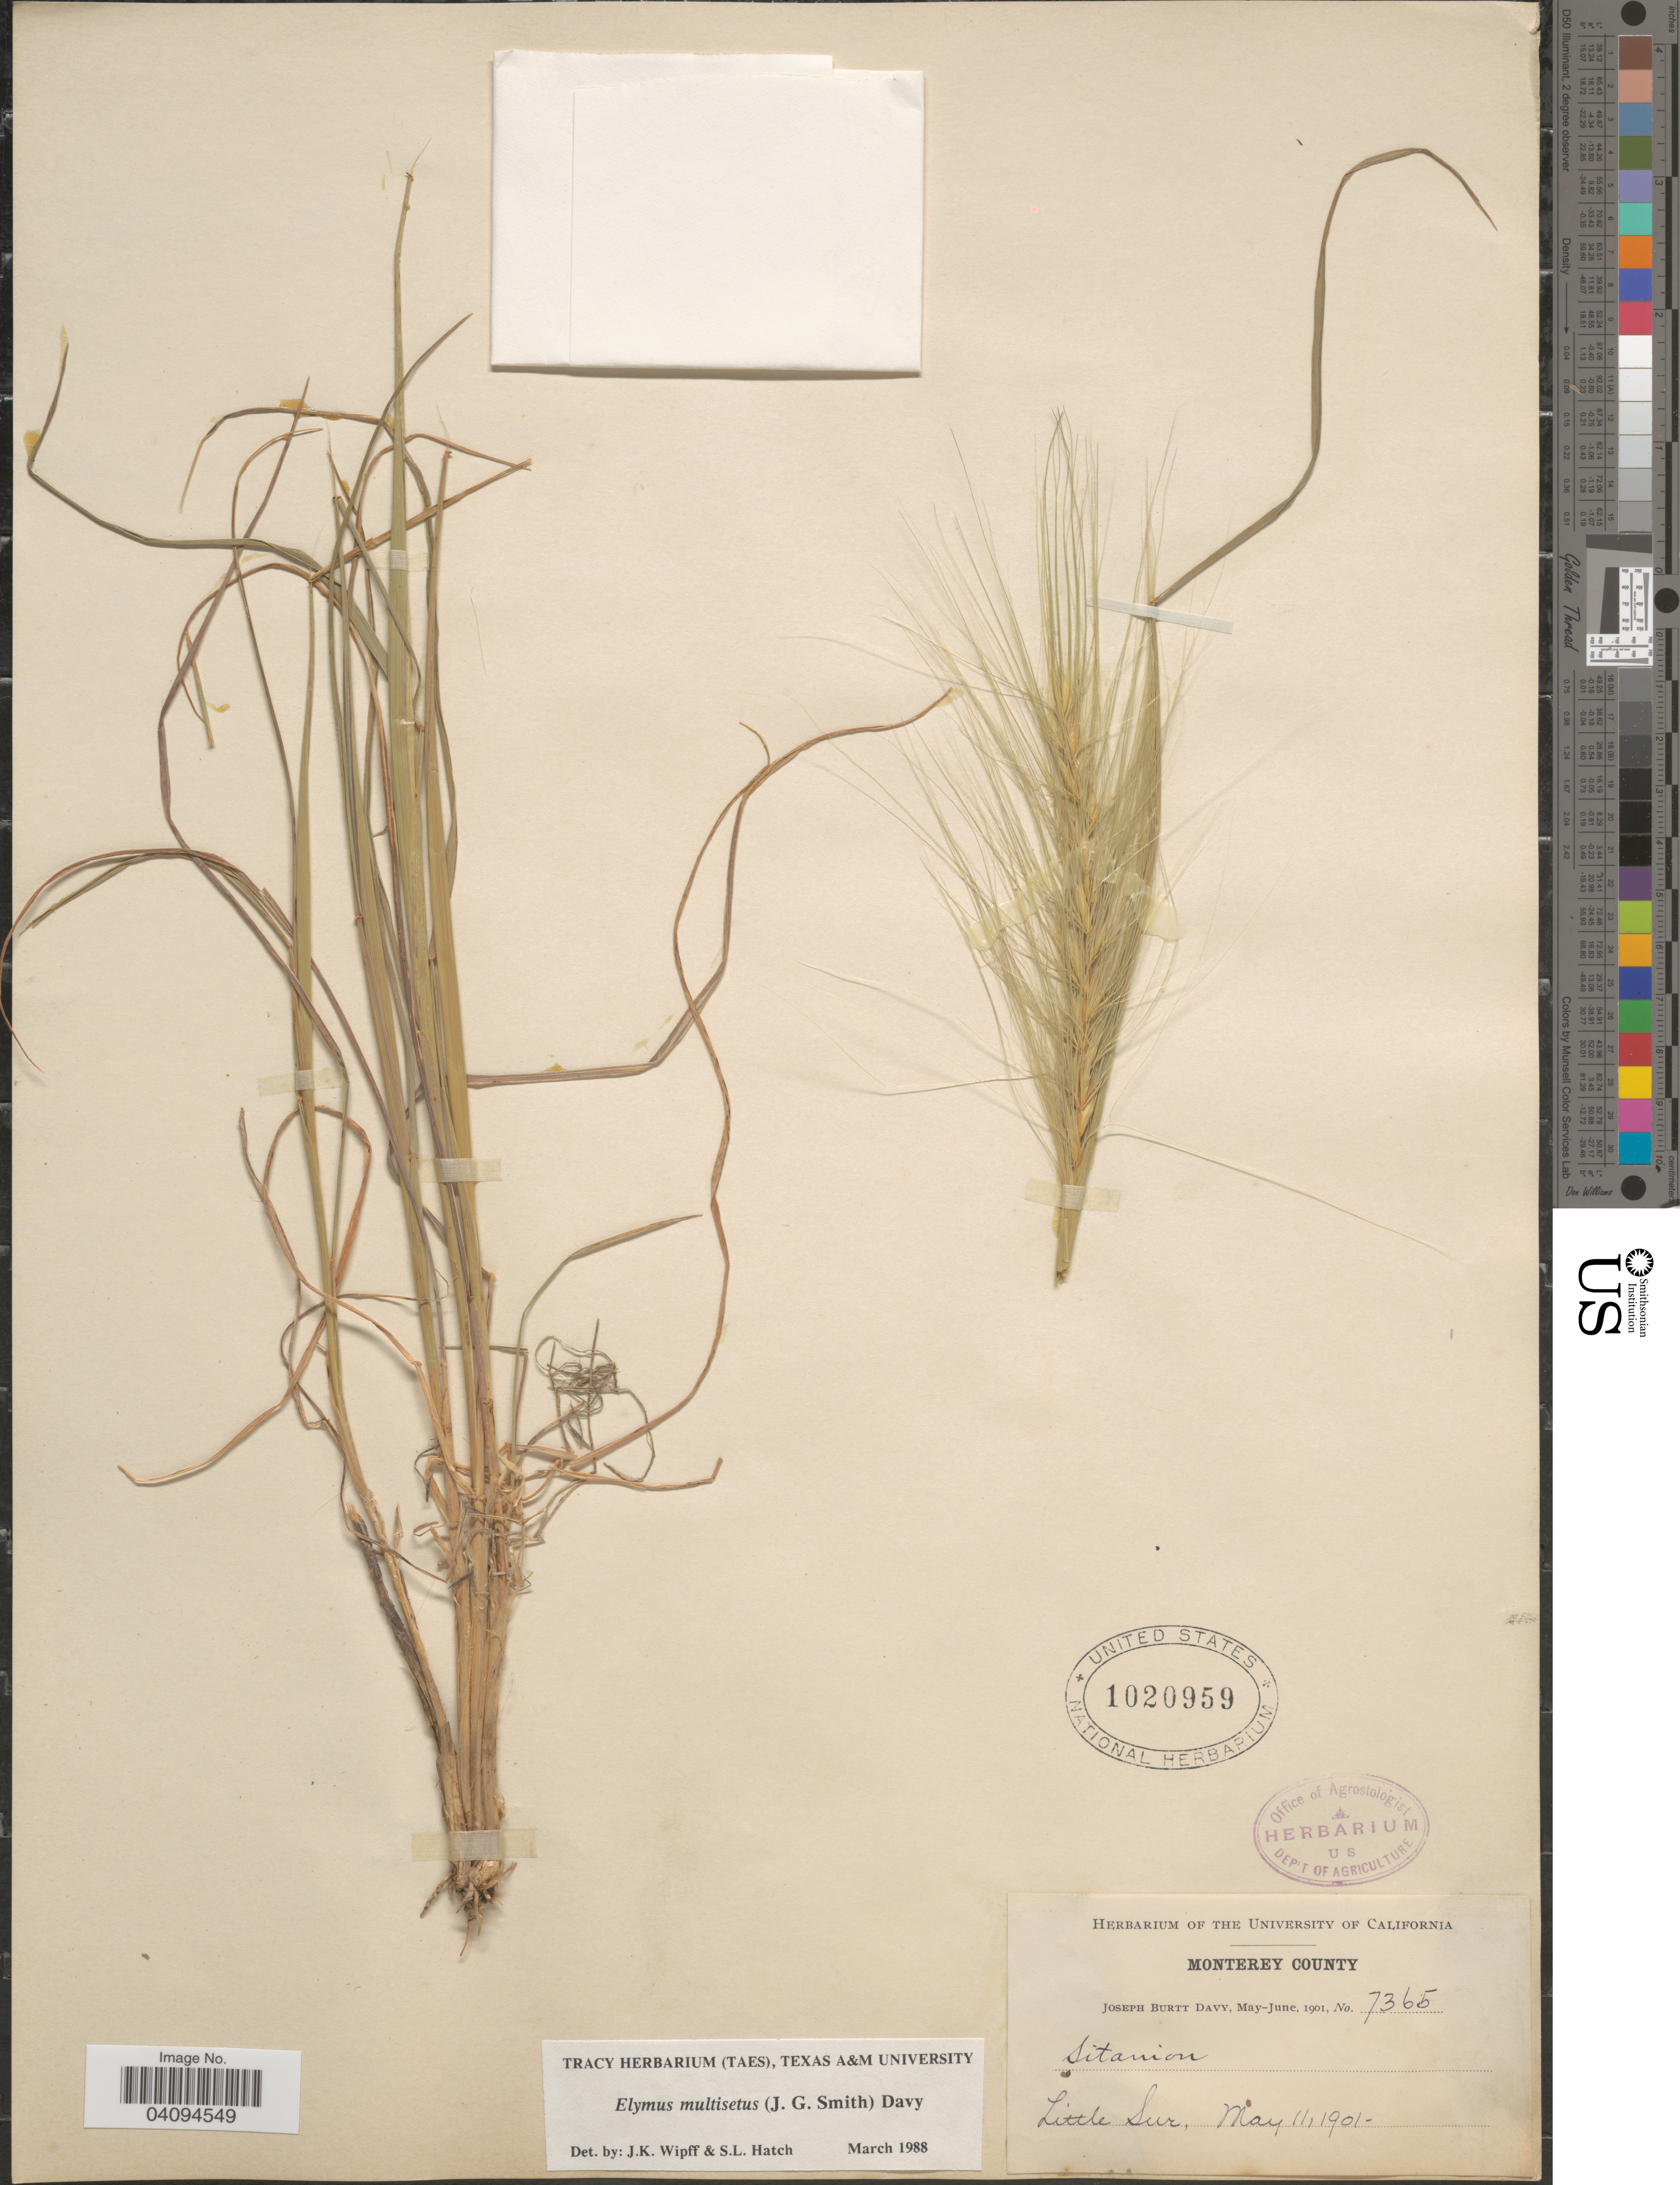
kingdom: Plantae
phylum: Tracheophyta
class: Liliopsida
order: Poales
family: Poaceae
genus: Elymus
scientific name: Elymus multisetus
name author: (J.G. Sm.) Burtt Davy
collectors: J. Burtt Davy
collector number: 7365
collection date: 1901-05-11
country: United States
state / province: California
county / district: Monterey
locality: Monterey County. Little Sur.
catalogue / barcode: US 1020959